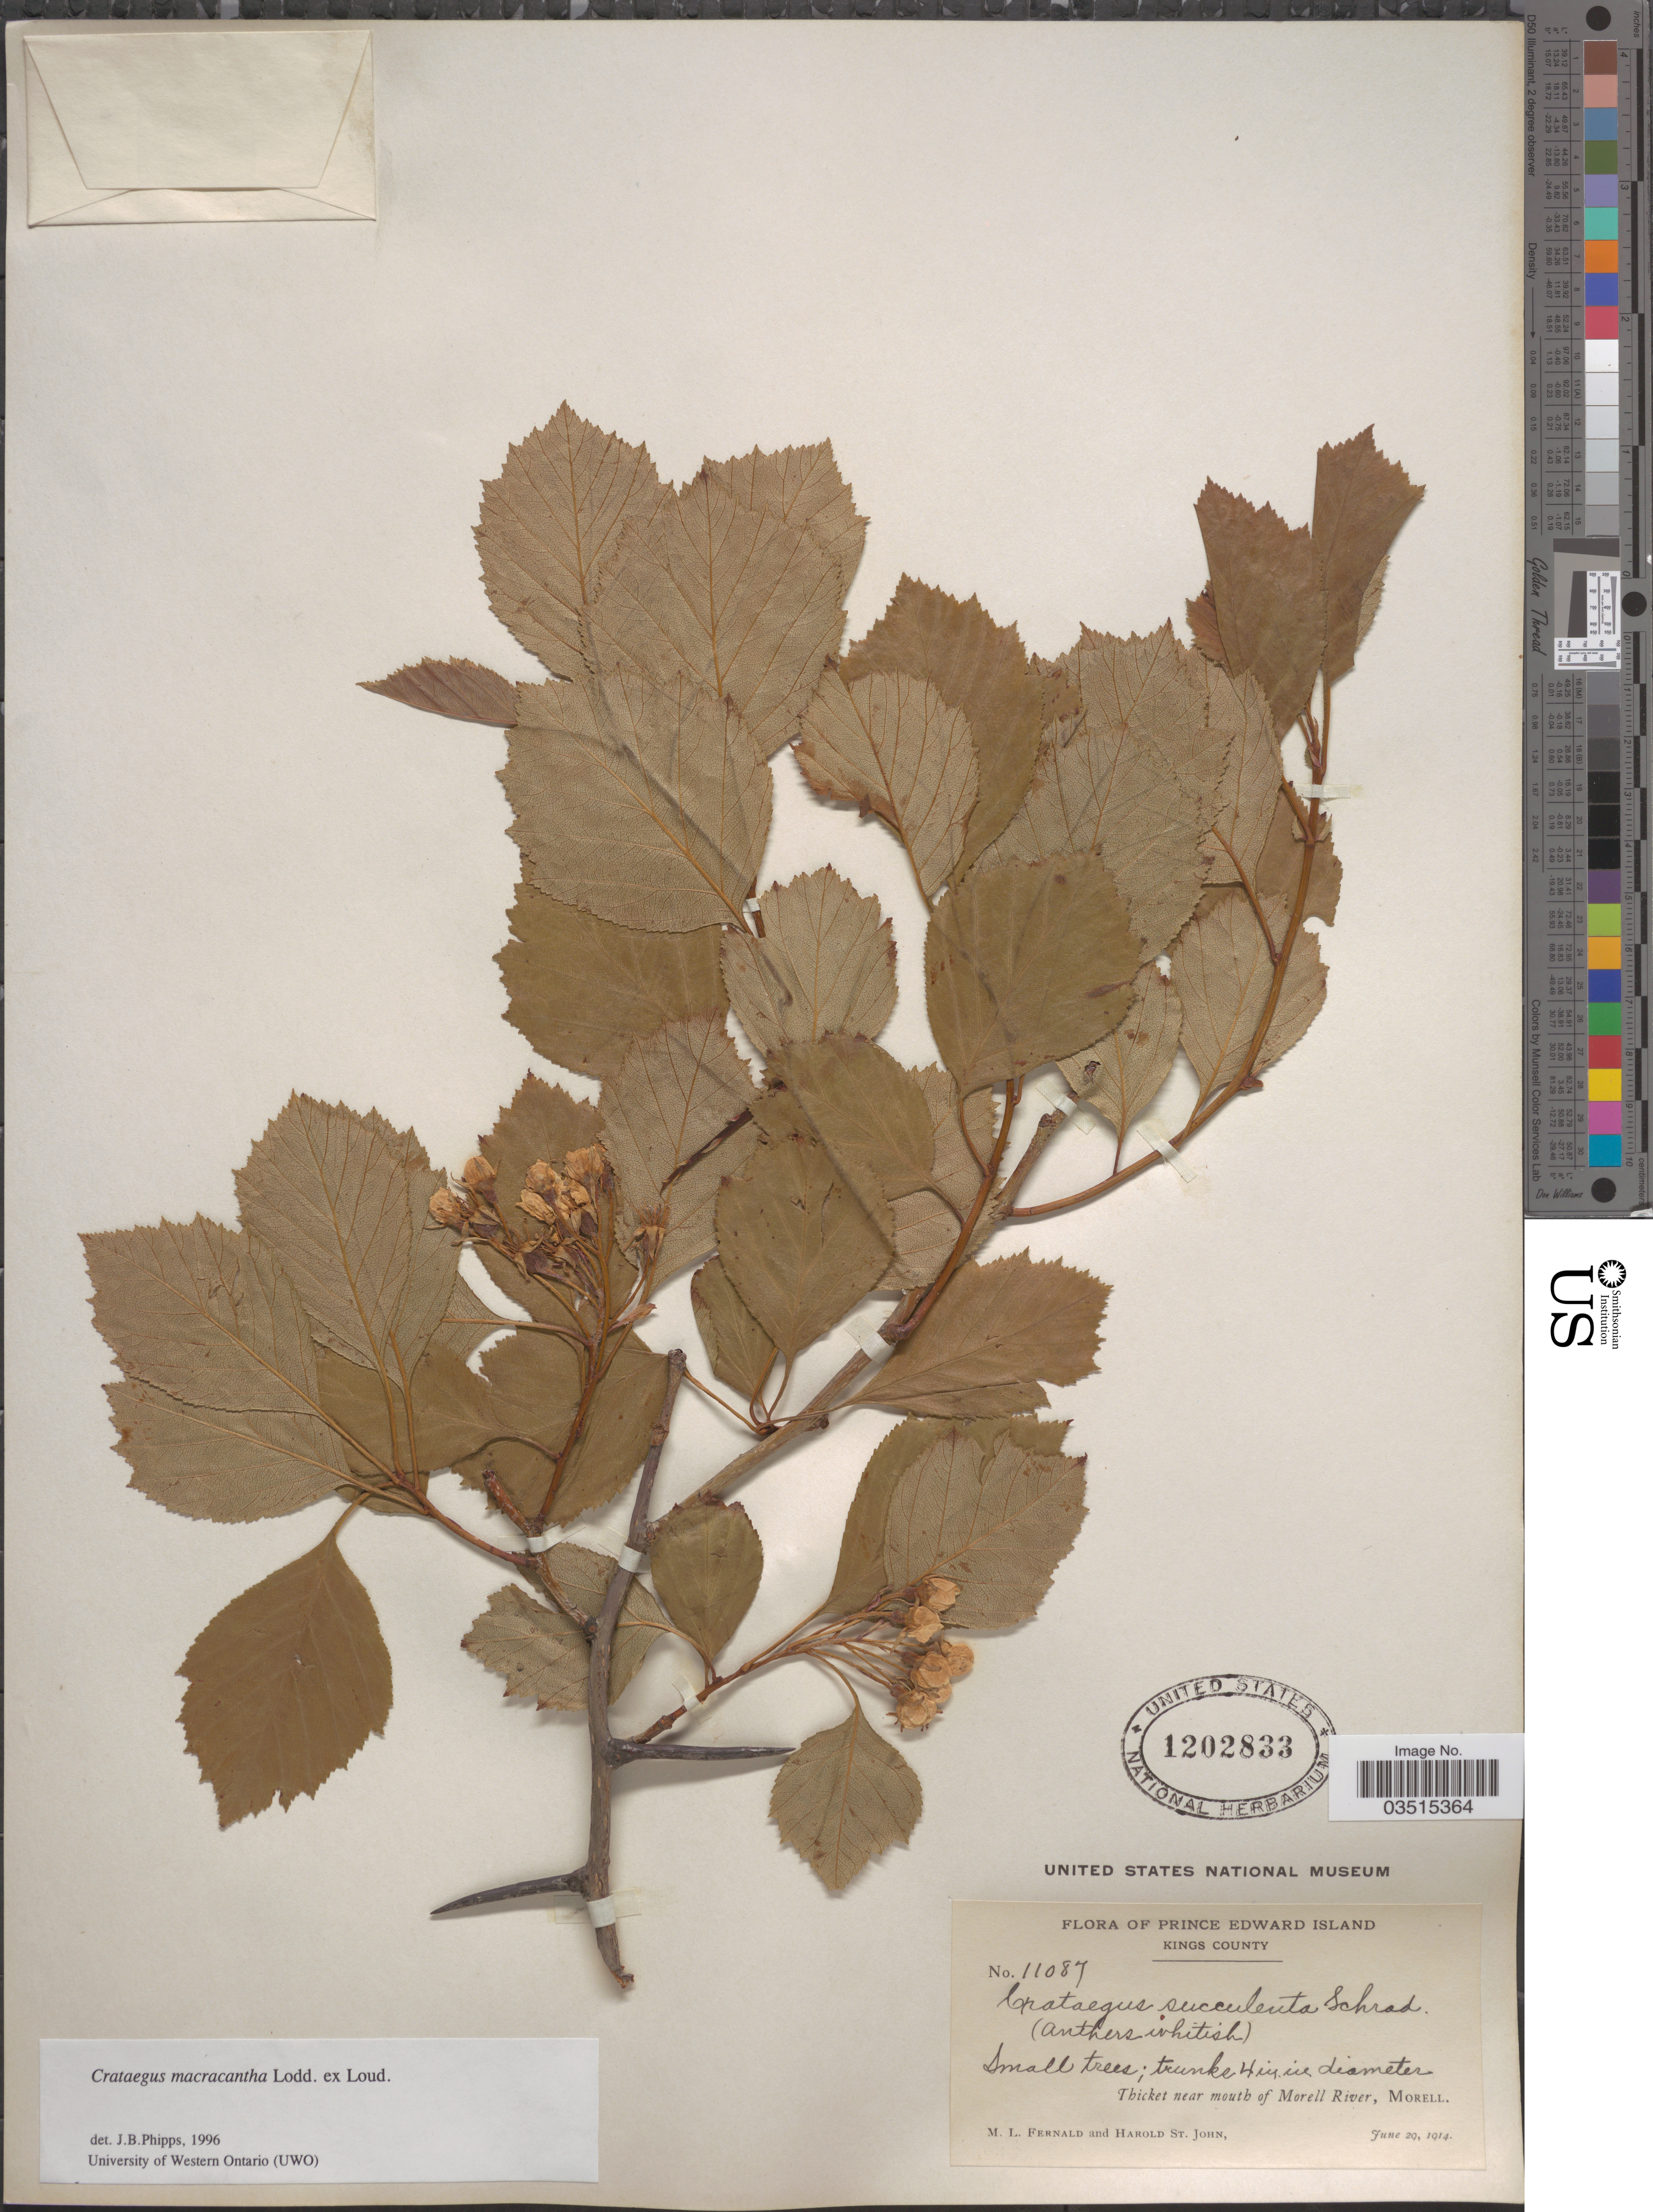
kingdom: Plantae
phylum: Tracheophyta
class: Magnoliopsida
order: Rosales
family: Rosaceae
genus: Crataegus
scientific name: Crataegus macracantha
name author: (Lindl.) Lodd. ex Loudon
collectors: M. L. Fernald & H. St. John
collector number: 11087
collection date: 1914-06-29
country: Canada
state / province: Prince Edward Island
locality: Kings County. Near mouth of Morell River, Morell.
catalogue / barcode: US 1202833